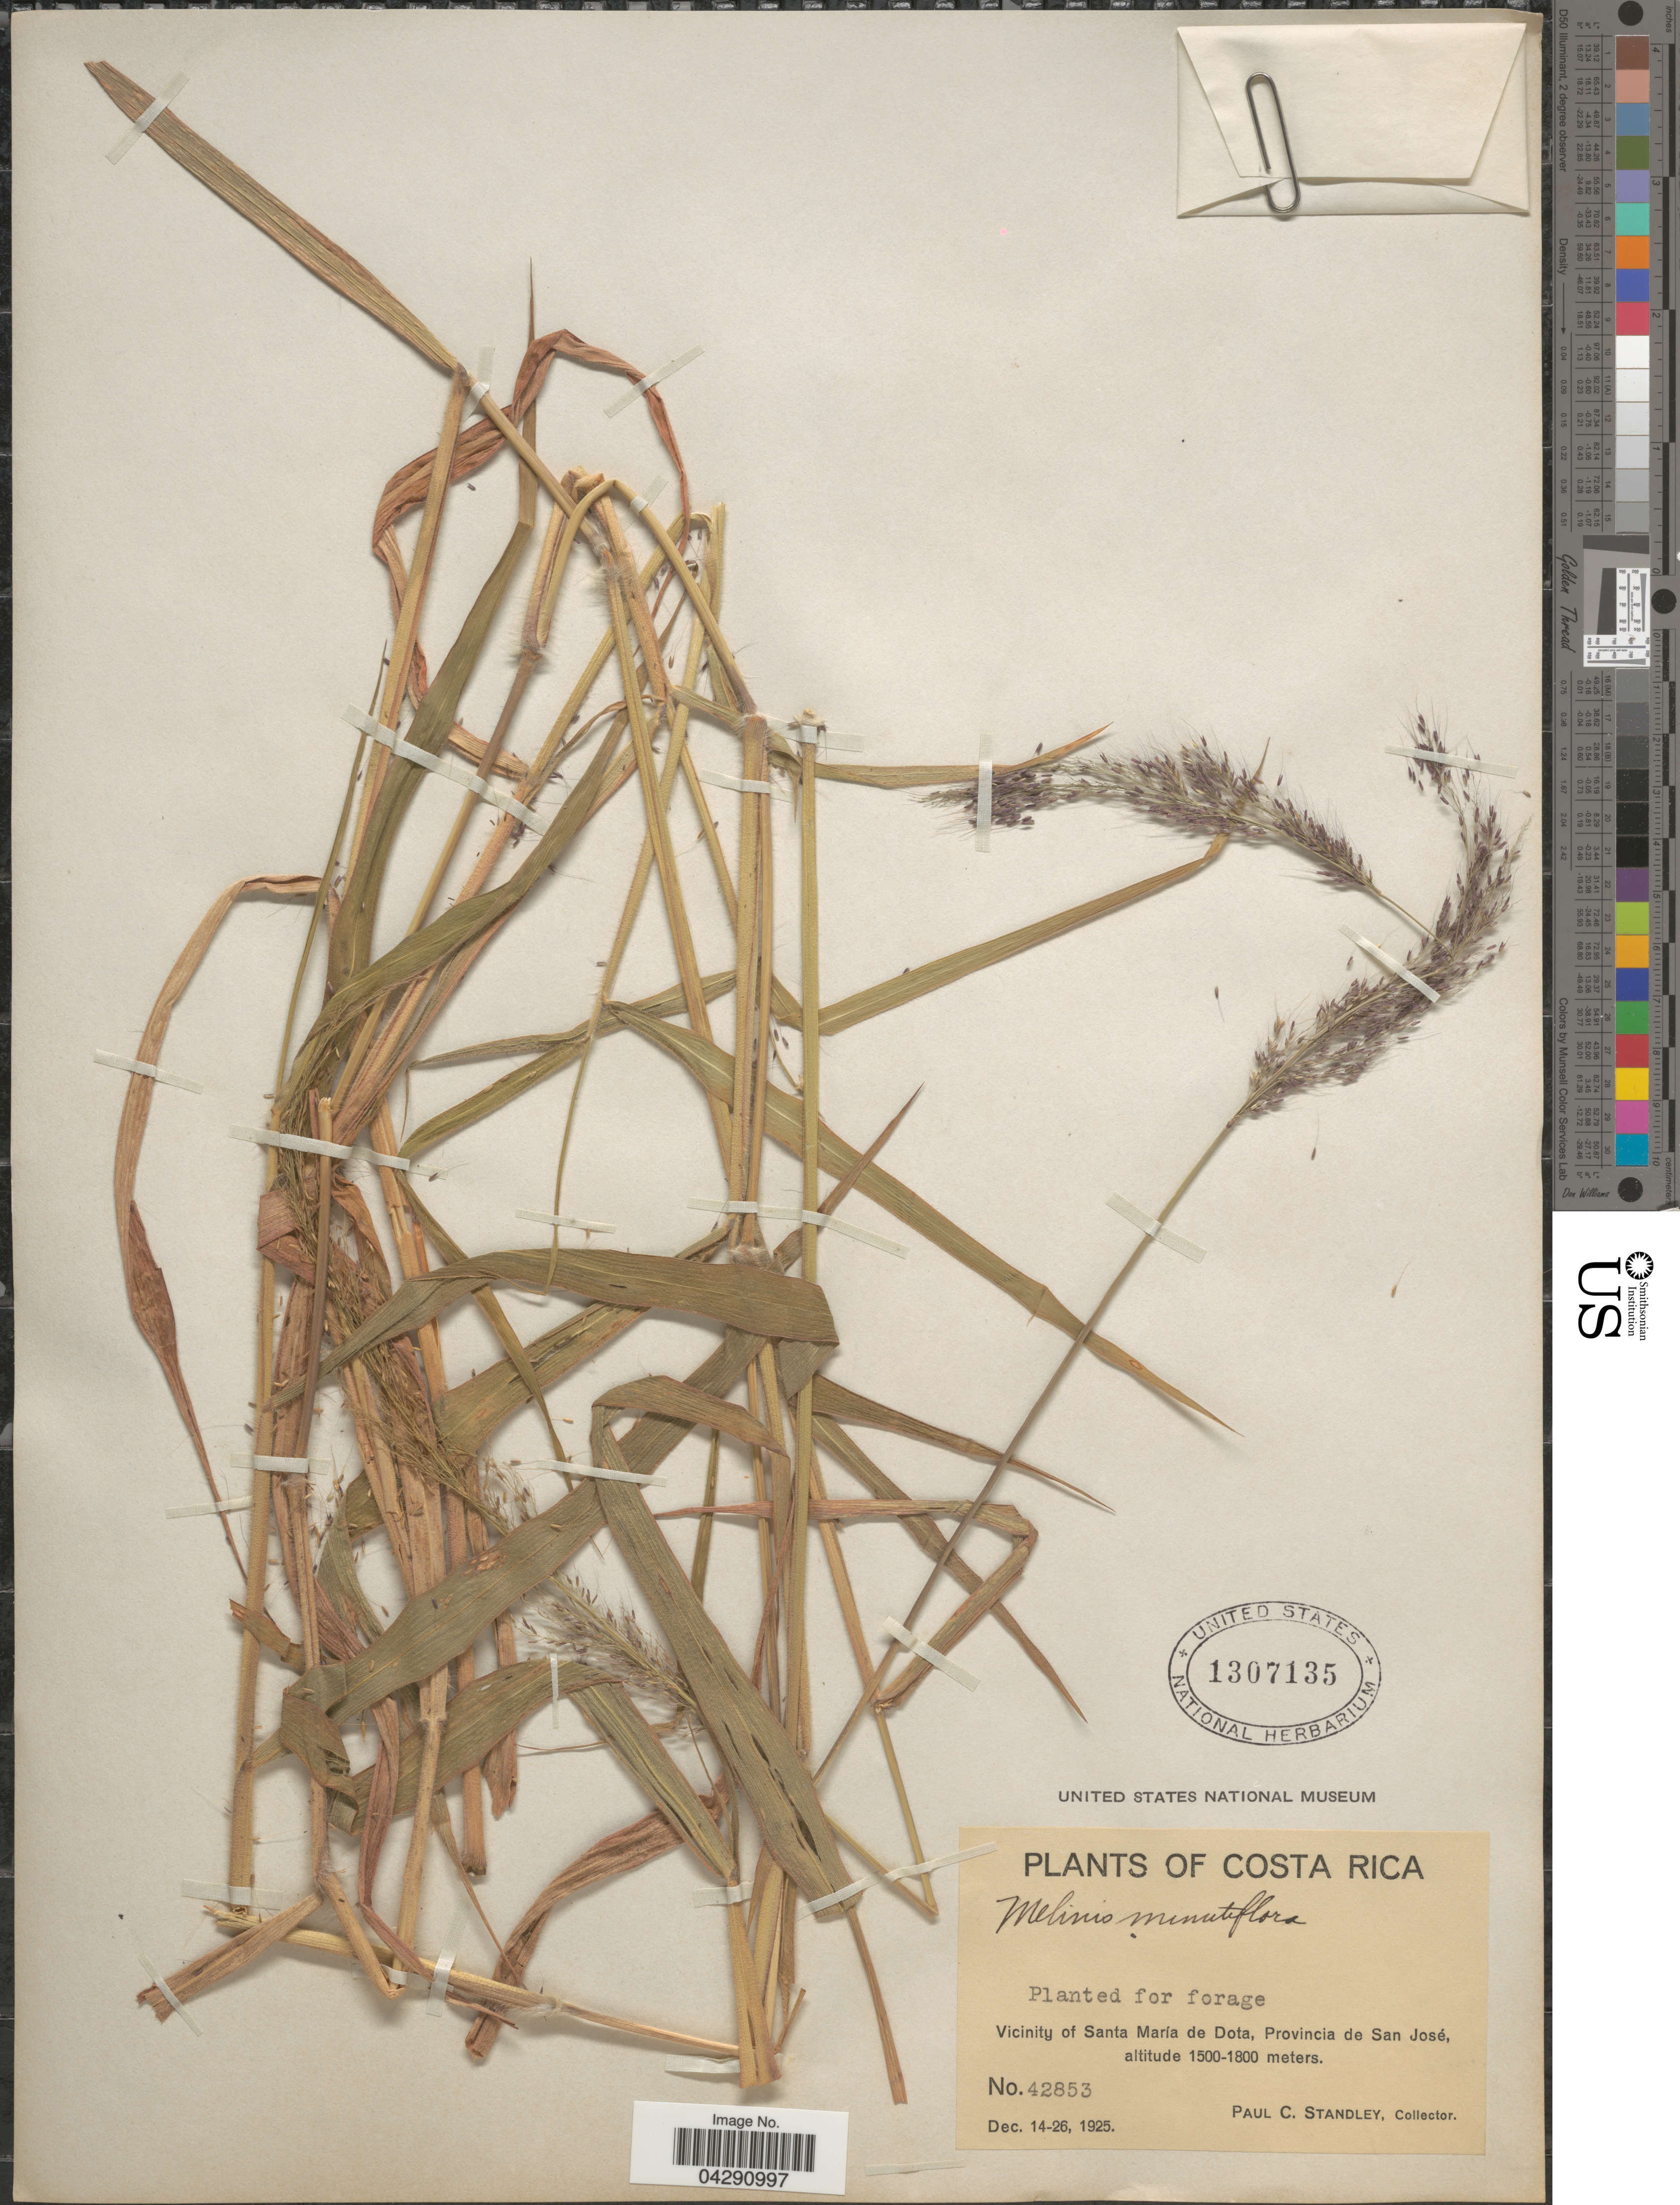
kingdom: Plantae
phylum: Tracheophyta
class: Liliopsida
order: Poales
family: Poaceae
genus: Melinis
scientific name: Melinis minutiflora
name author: P. Beauv.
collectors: P. C. Standley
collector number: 42853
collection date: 1925-12-14/1925-12-26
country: Costa Rica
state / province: San José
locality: Vicinity of Santa María de Dota.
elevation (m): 1500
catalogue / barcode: US 1307135